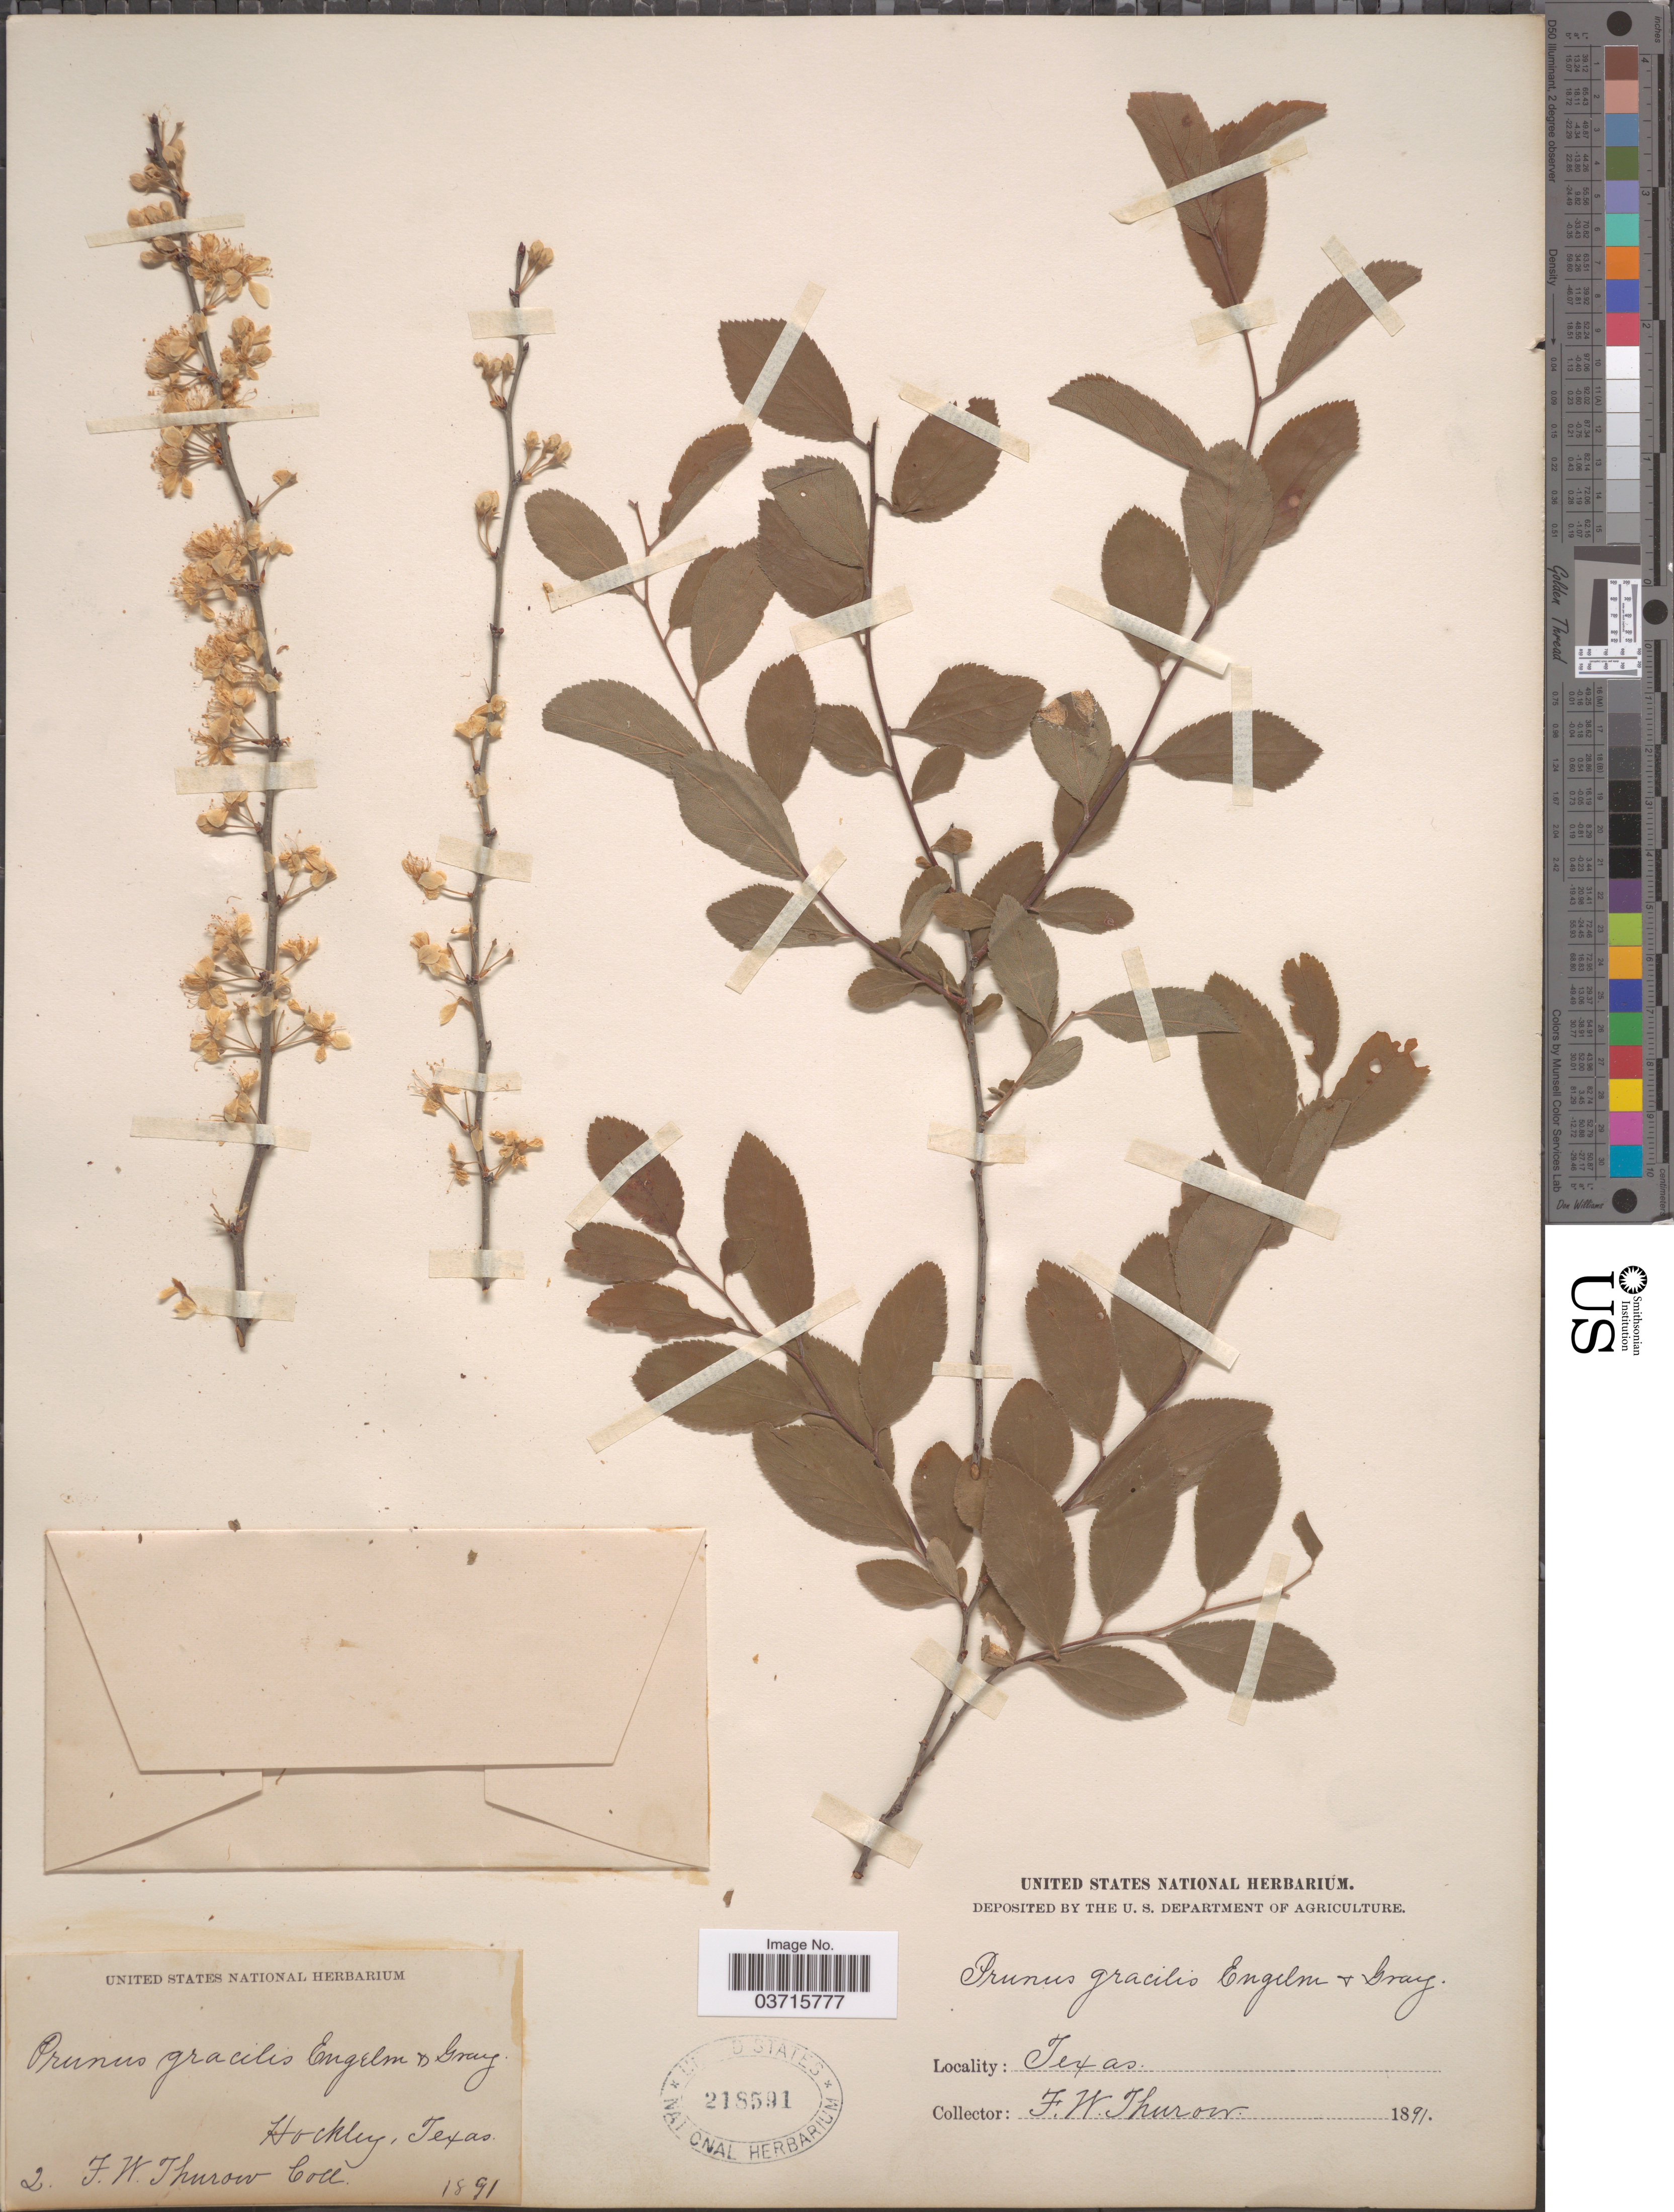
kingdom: Plantae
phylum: Tracheophyta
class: Magnoliopsida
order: Rosales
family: Rosaceae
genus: Prunus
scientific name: Prunus gracilis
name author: Engelm. & A. Gray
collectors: F. W. Thurow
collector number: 2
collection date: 1891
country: United States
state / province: Texas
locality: Hockley.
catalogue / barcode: US 218591